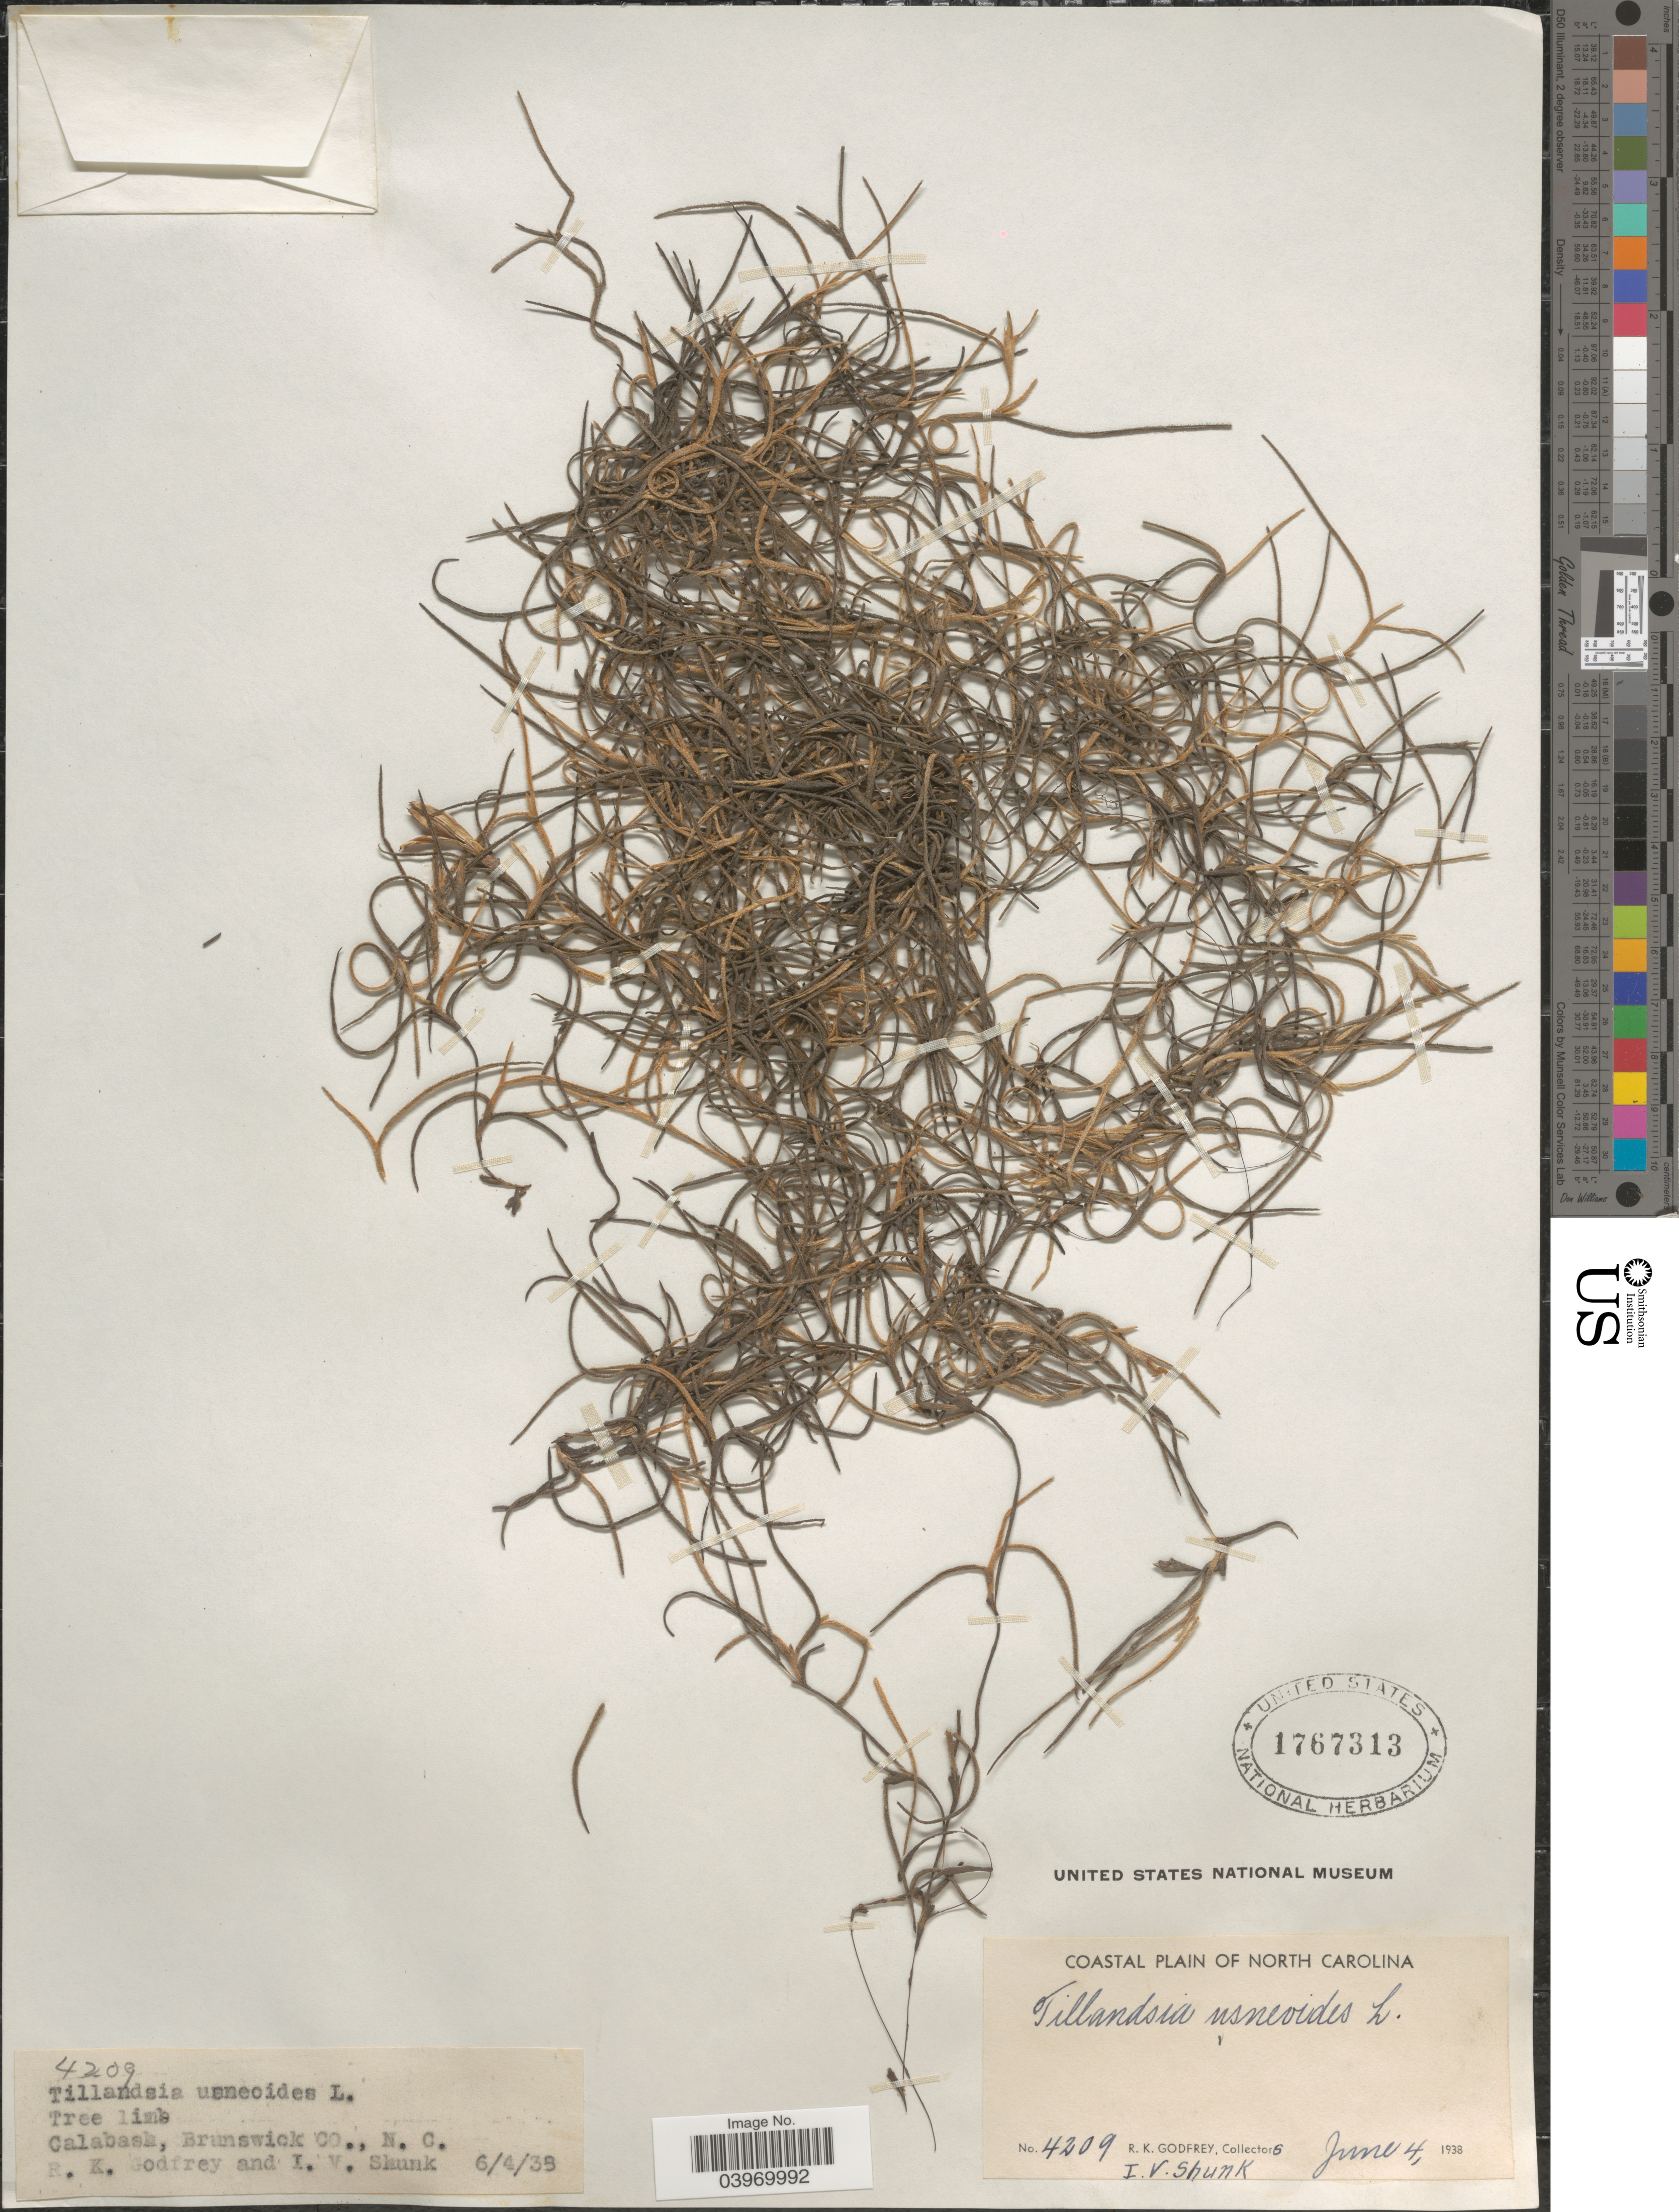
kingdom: Plantae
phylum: Tracheophyta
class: Liliopsida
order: Poales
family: Bromeliaceae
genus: Tillandsia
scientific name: Tillandsia usneoides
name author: (L.) L.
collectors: R. K. Godfrey & I. Shunk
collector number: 4209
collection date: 1938-06-04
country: United States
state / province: North Carolina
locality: Coastal plain of North Carolina. L. Calabash, Brunswick Co.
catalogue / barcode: US 1767313